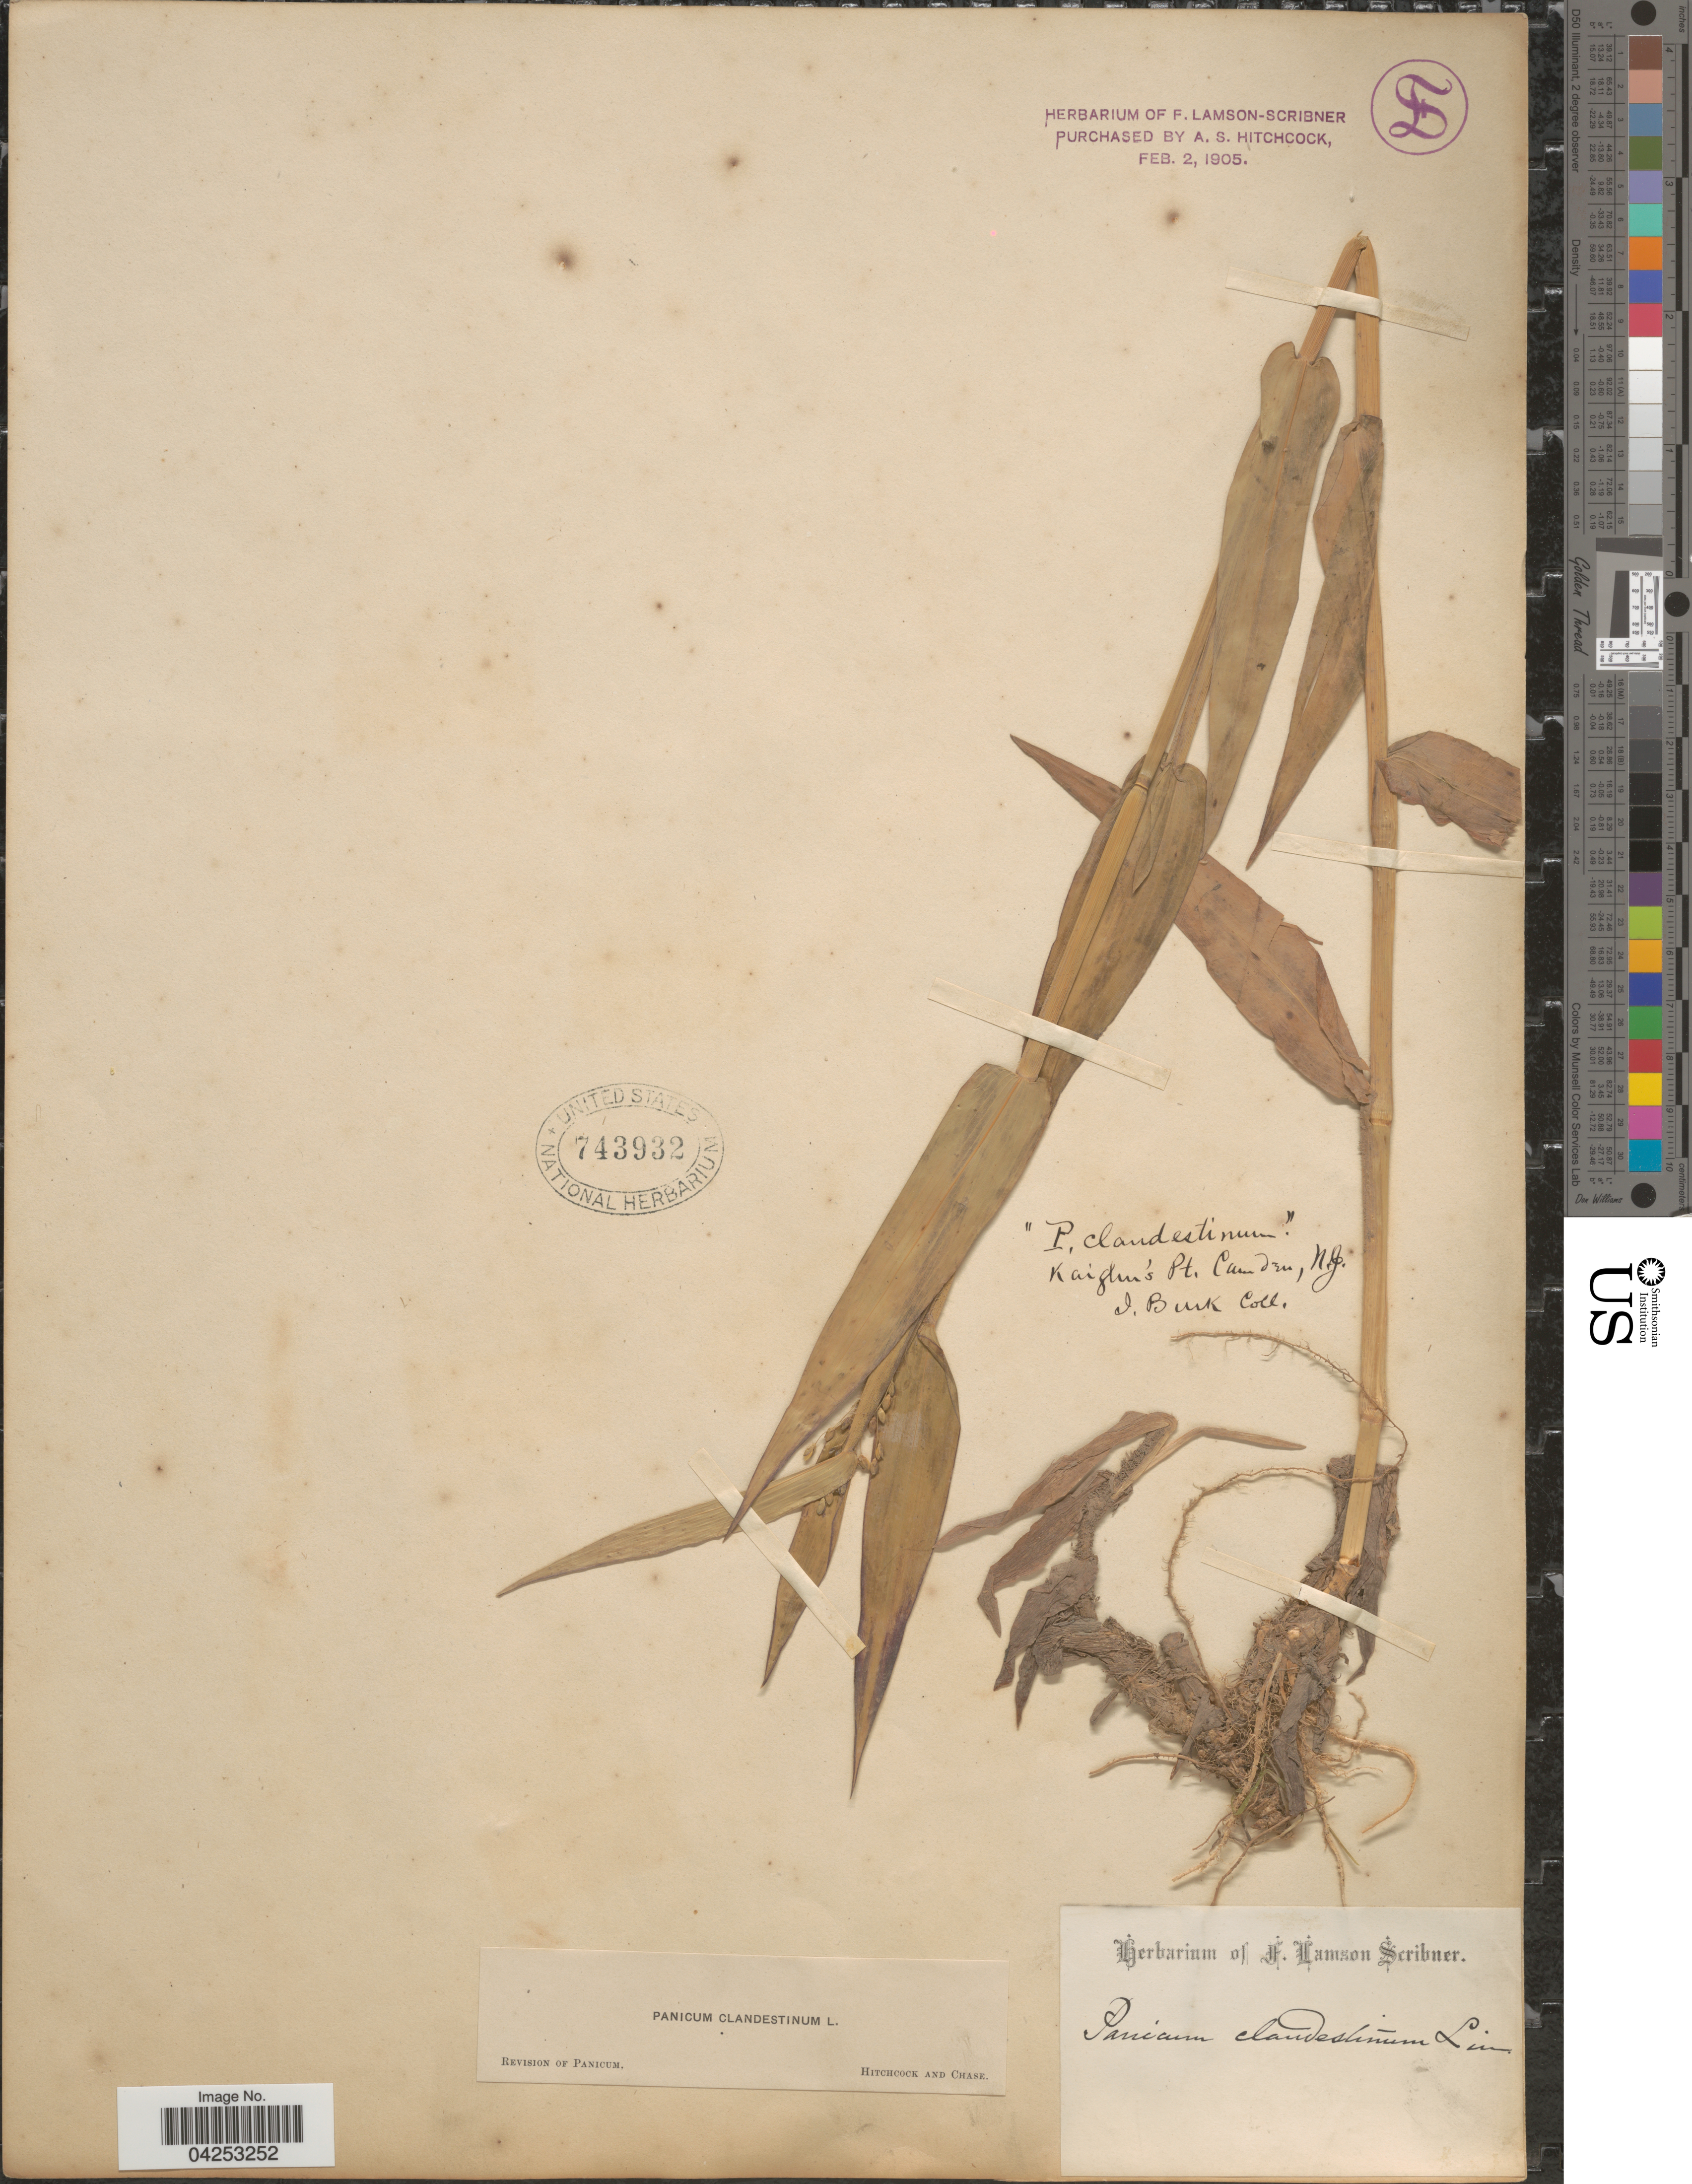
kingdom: Plantae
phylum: Tracheophyta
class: Liliopsida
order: Poales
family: Poaceae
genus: Dichanthelium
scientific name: Dichanthelium clandestinum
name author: (L.) Gould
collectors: I. Burk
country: United States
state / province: New Jersey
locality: Kaiglin's Pt. Camden.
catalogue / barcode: US 743932